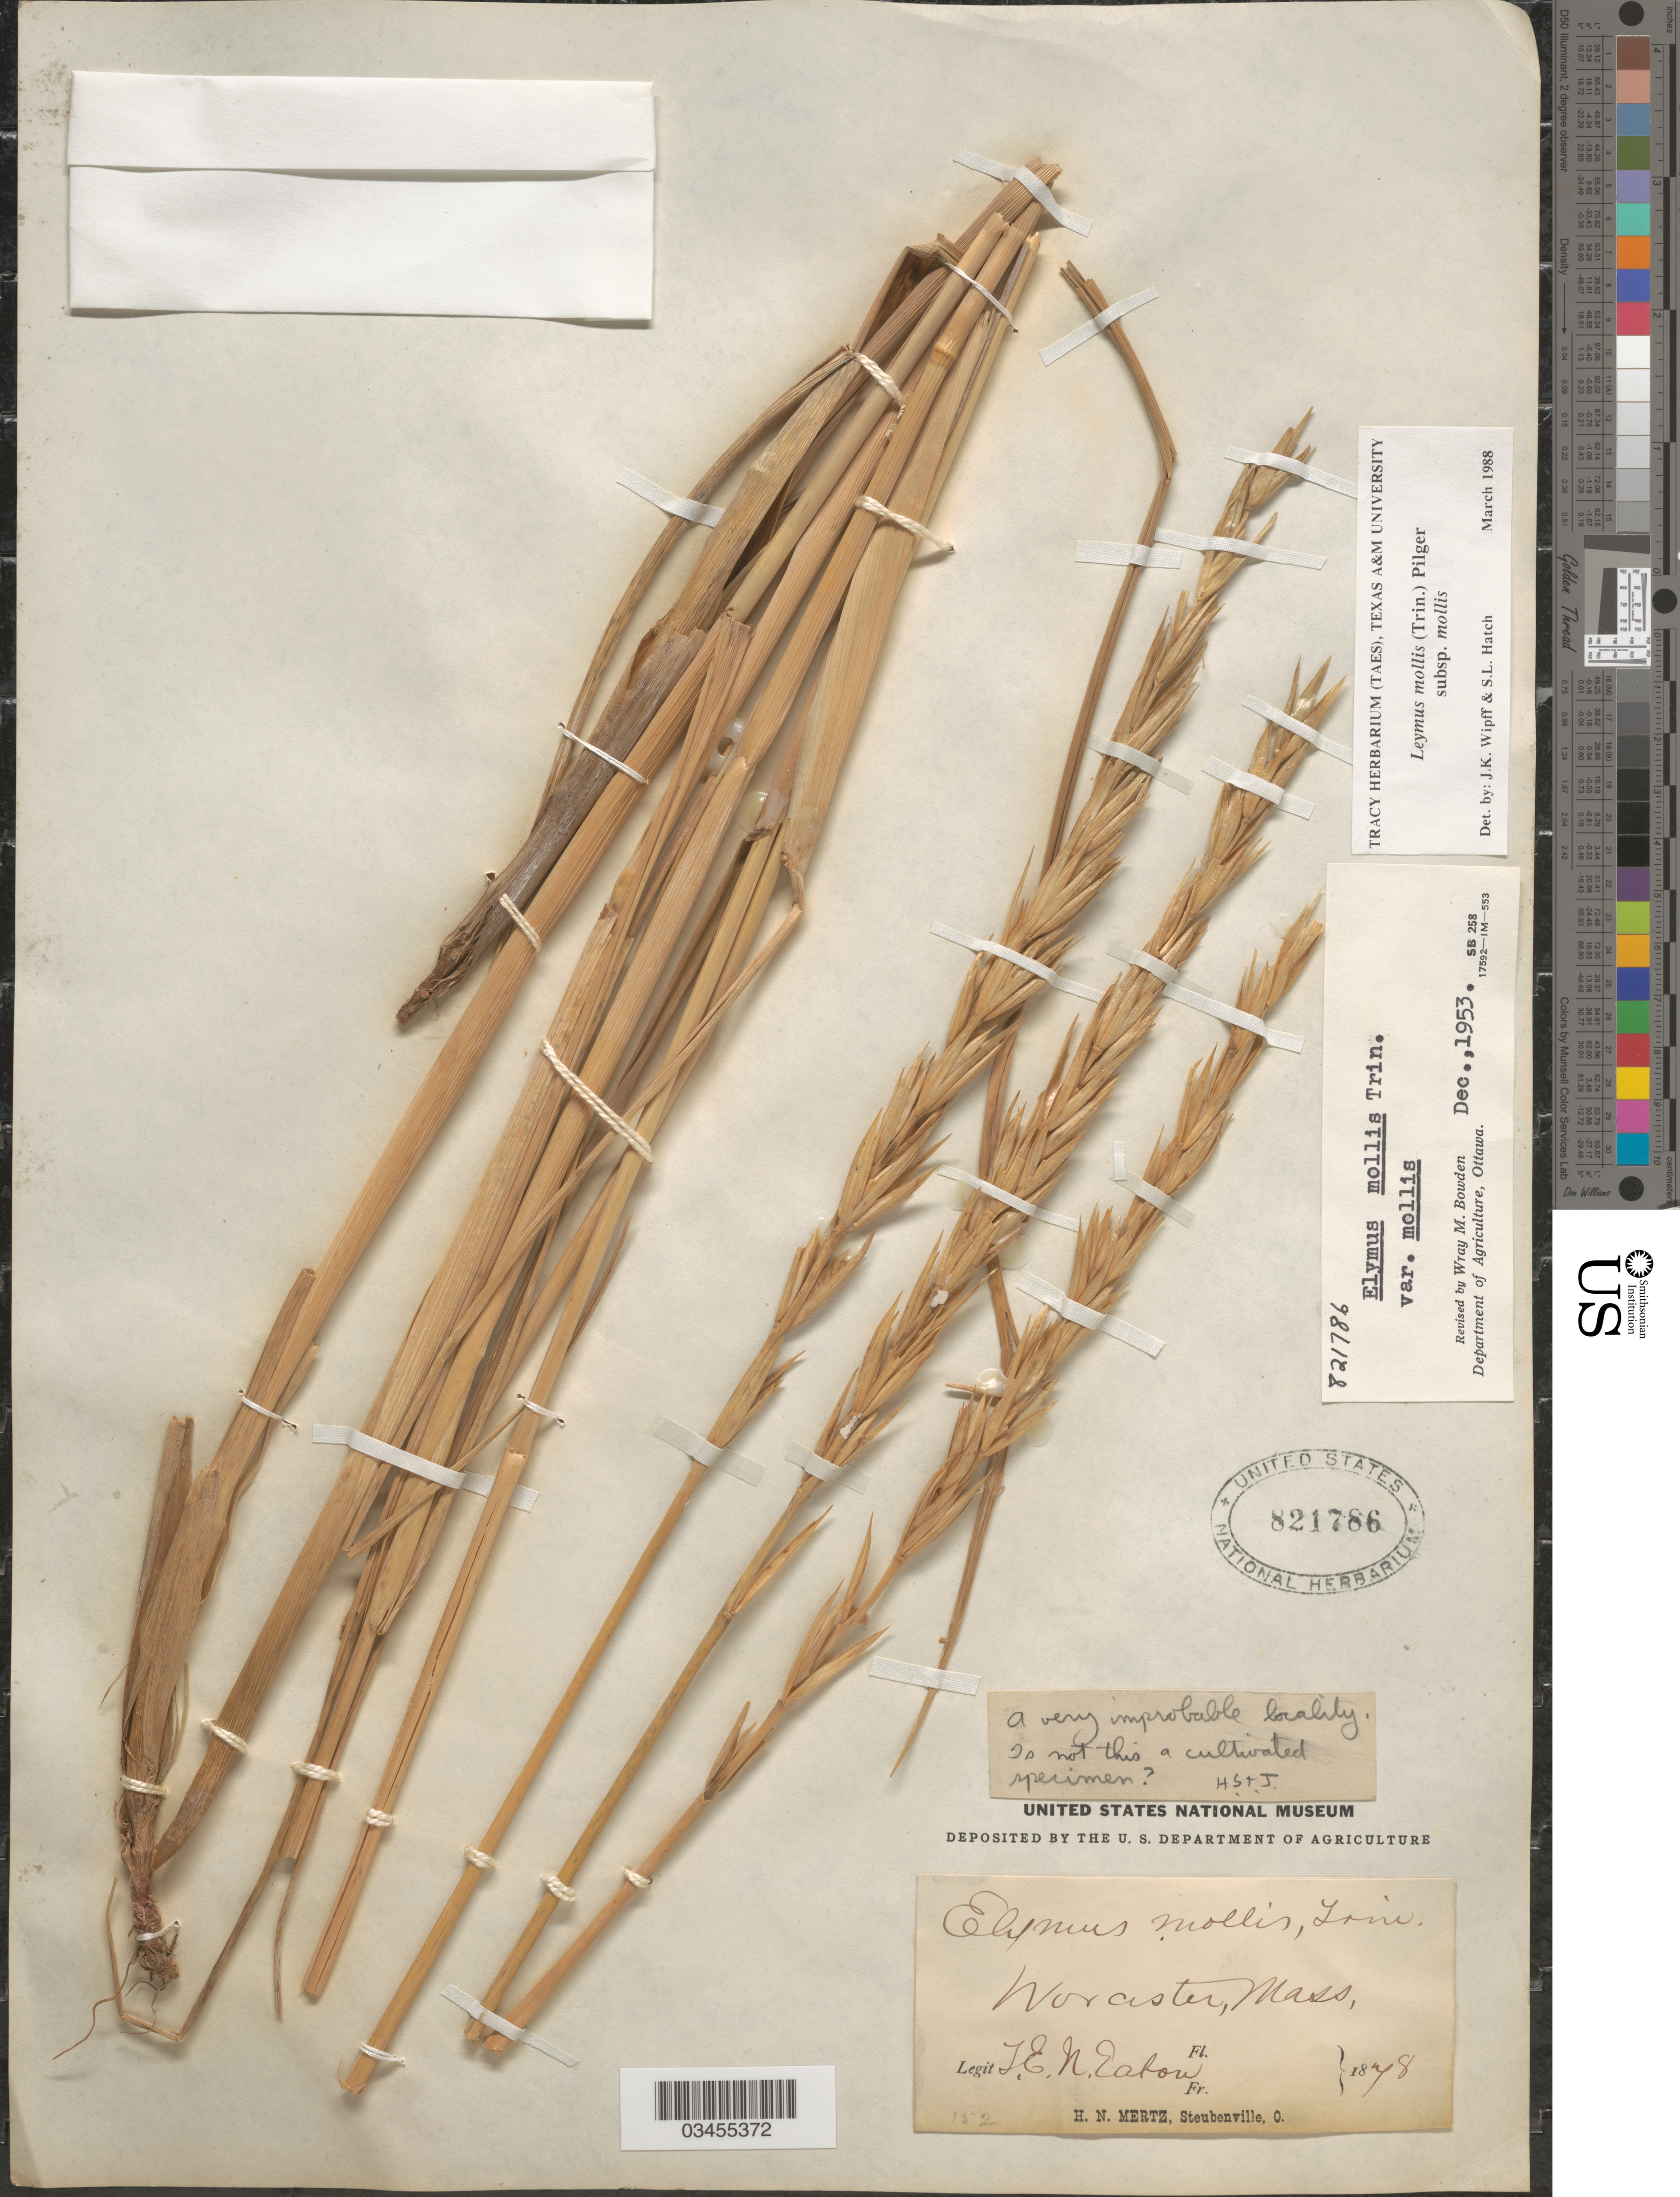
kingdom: Plantae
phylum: Tracheophyta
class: Liliopsida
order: Poales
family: Poaceae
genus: Leymus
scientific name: Leymus mollis subsp. mollis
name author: (Trin.) Pilg.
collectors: J. Eaton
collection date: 1878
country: United States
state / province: Massachusetts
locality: Worcester.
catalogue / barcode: US 821786